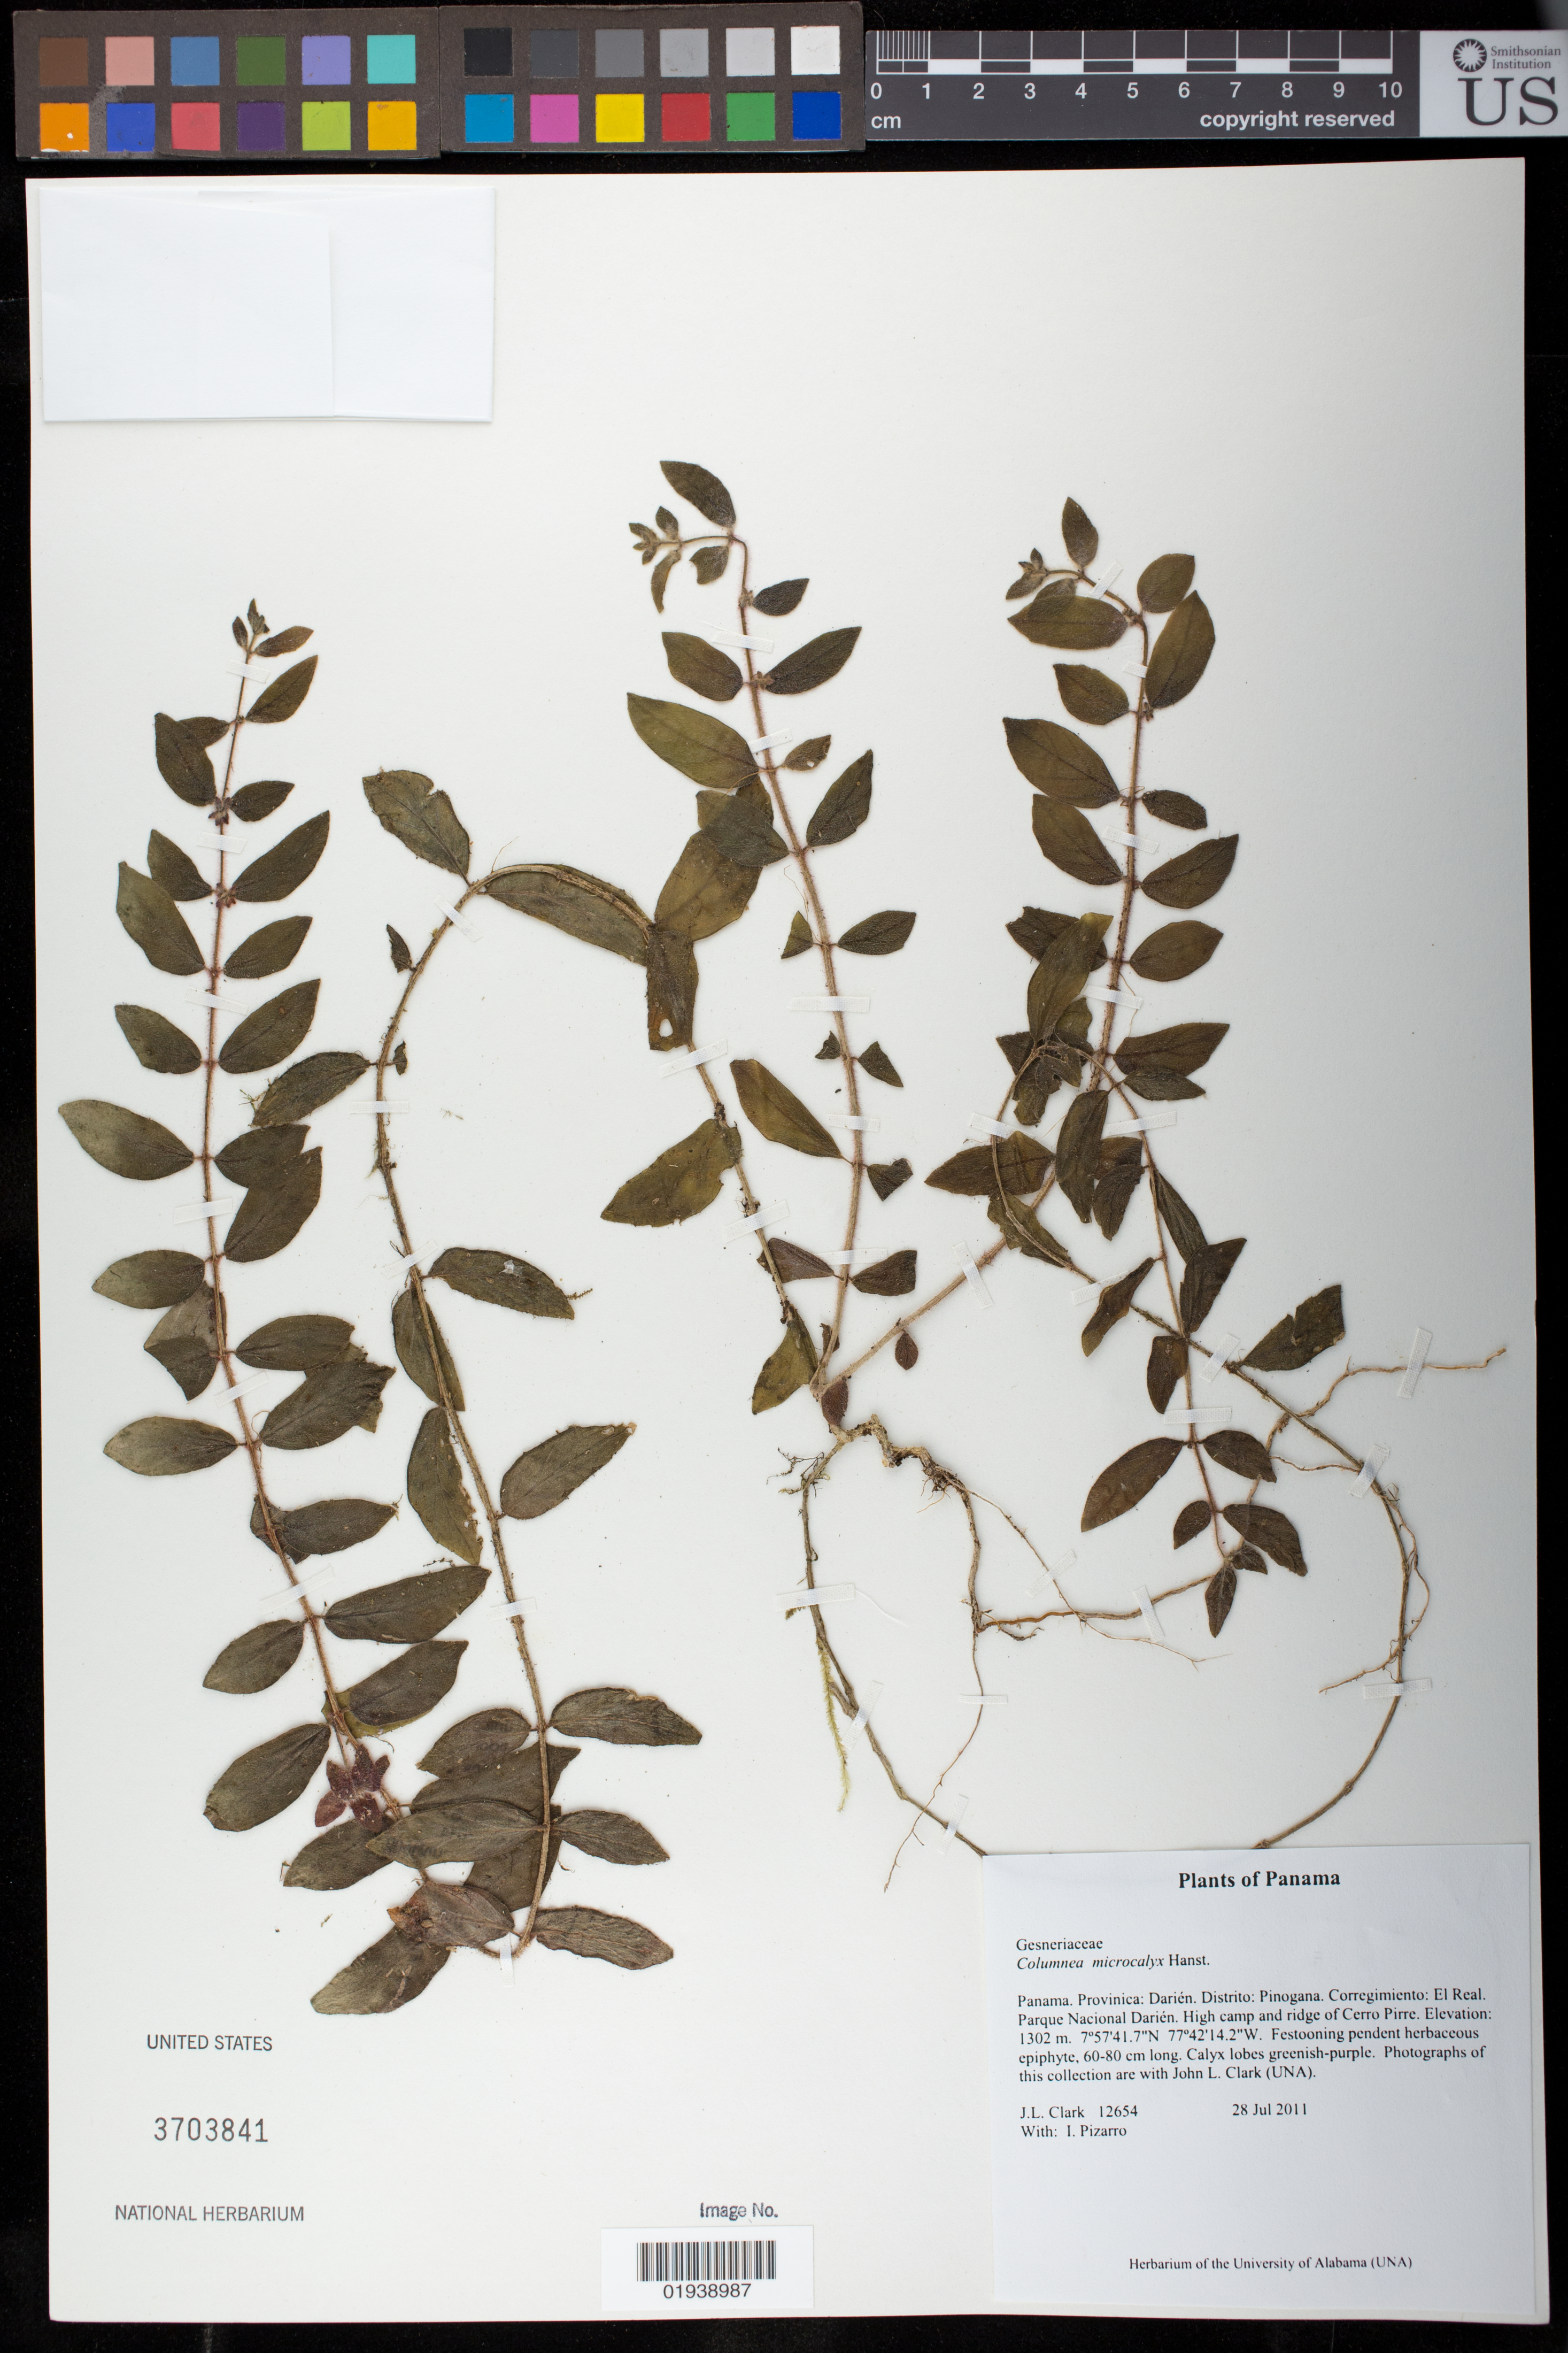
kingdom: Plantae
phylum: Tracheophyta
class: Magnoliopsida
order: Lamiales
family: Gesneriaceae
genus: Columnea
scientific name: Columnea microcalyx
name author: Hanst.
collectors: J. L. Clark & I. Pizarro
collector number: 12654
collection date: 2011-07-28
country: Panama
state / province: Darién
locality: Distrito: Pinogana. Corregimiento: El Real. Parque Nacional Darien. High camp and ridge of Cerro Pirre.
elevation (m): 1302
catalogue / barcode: US 3703841